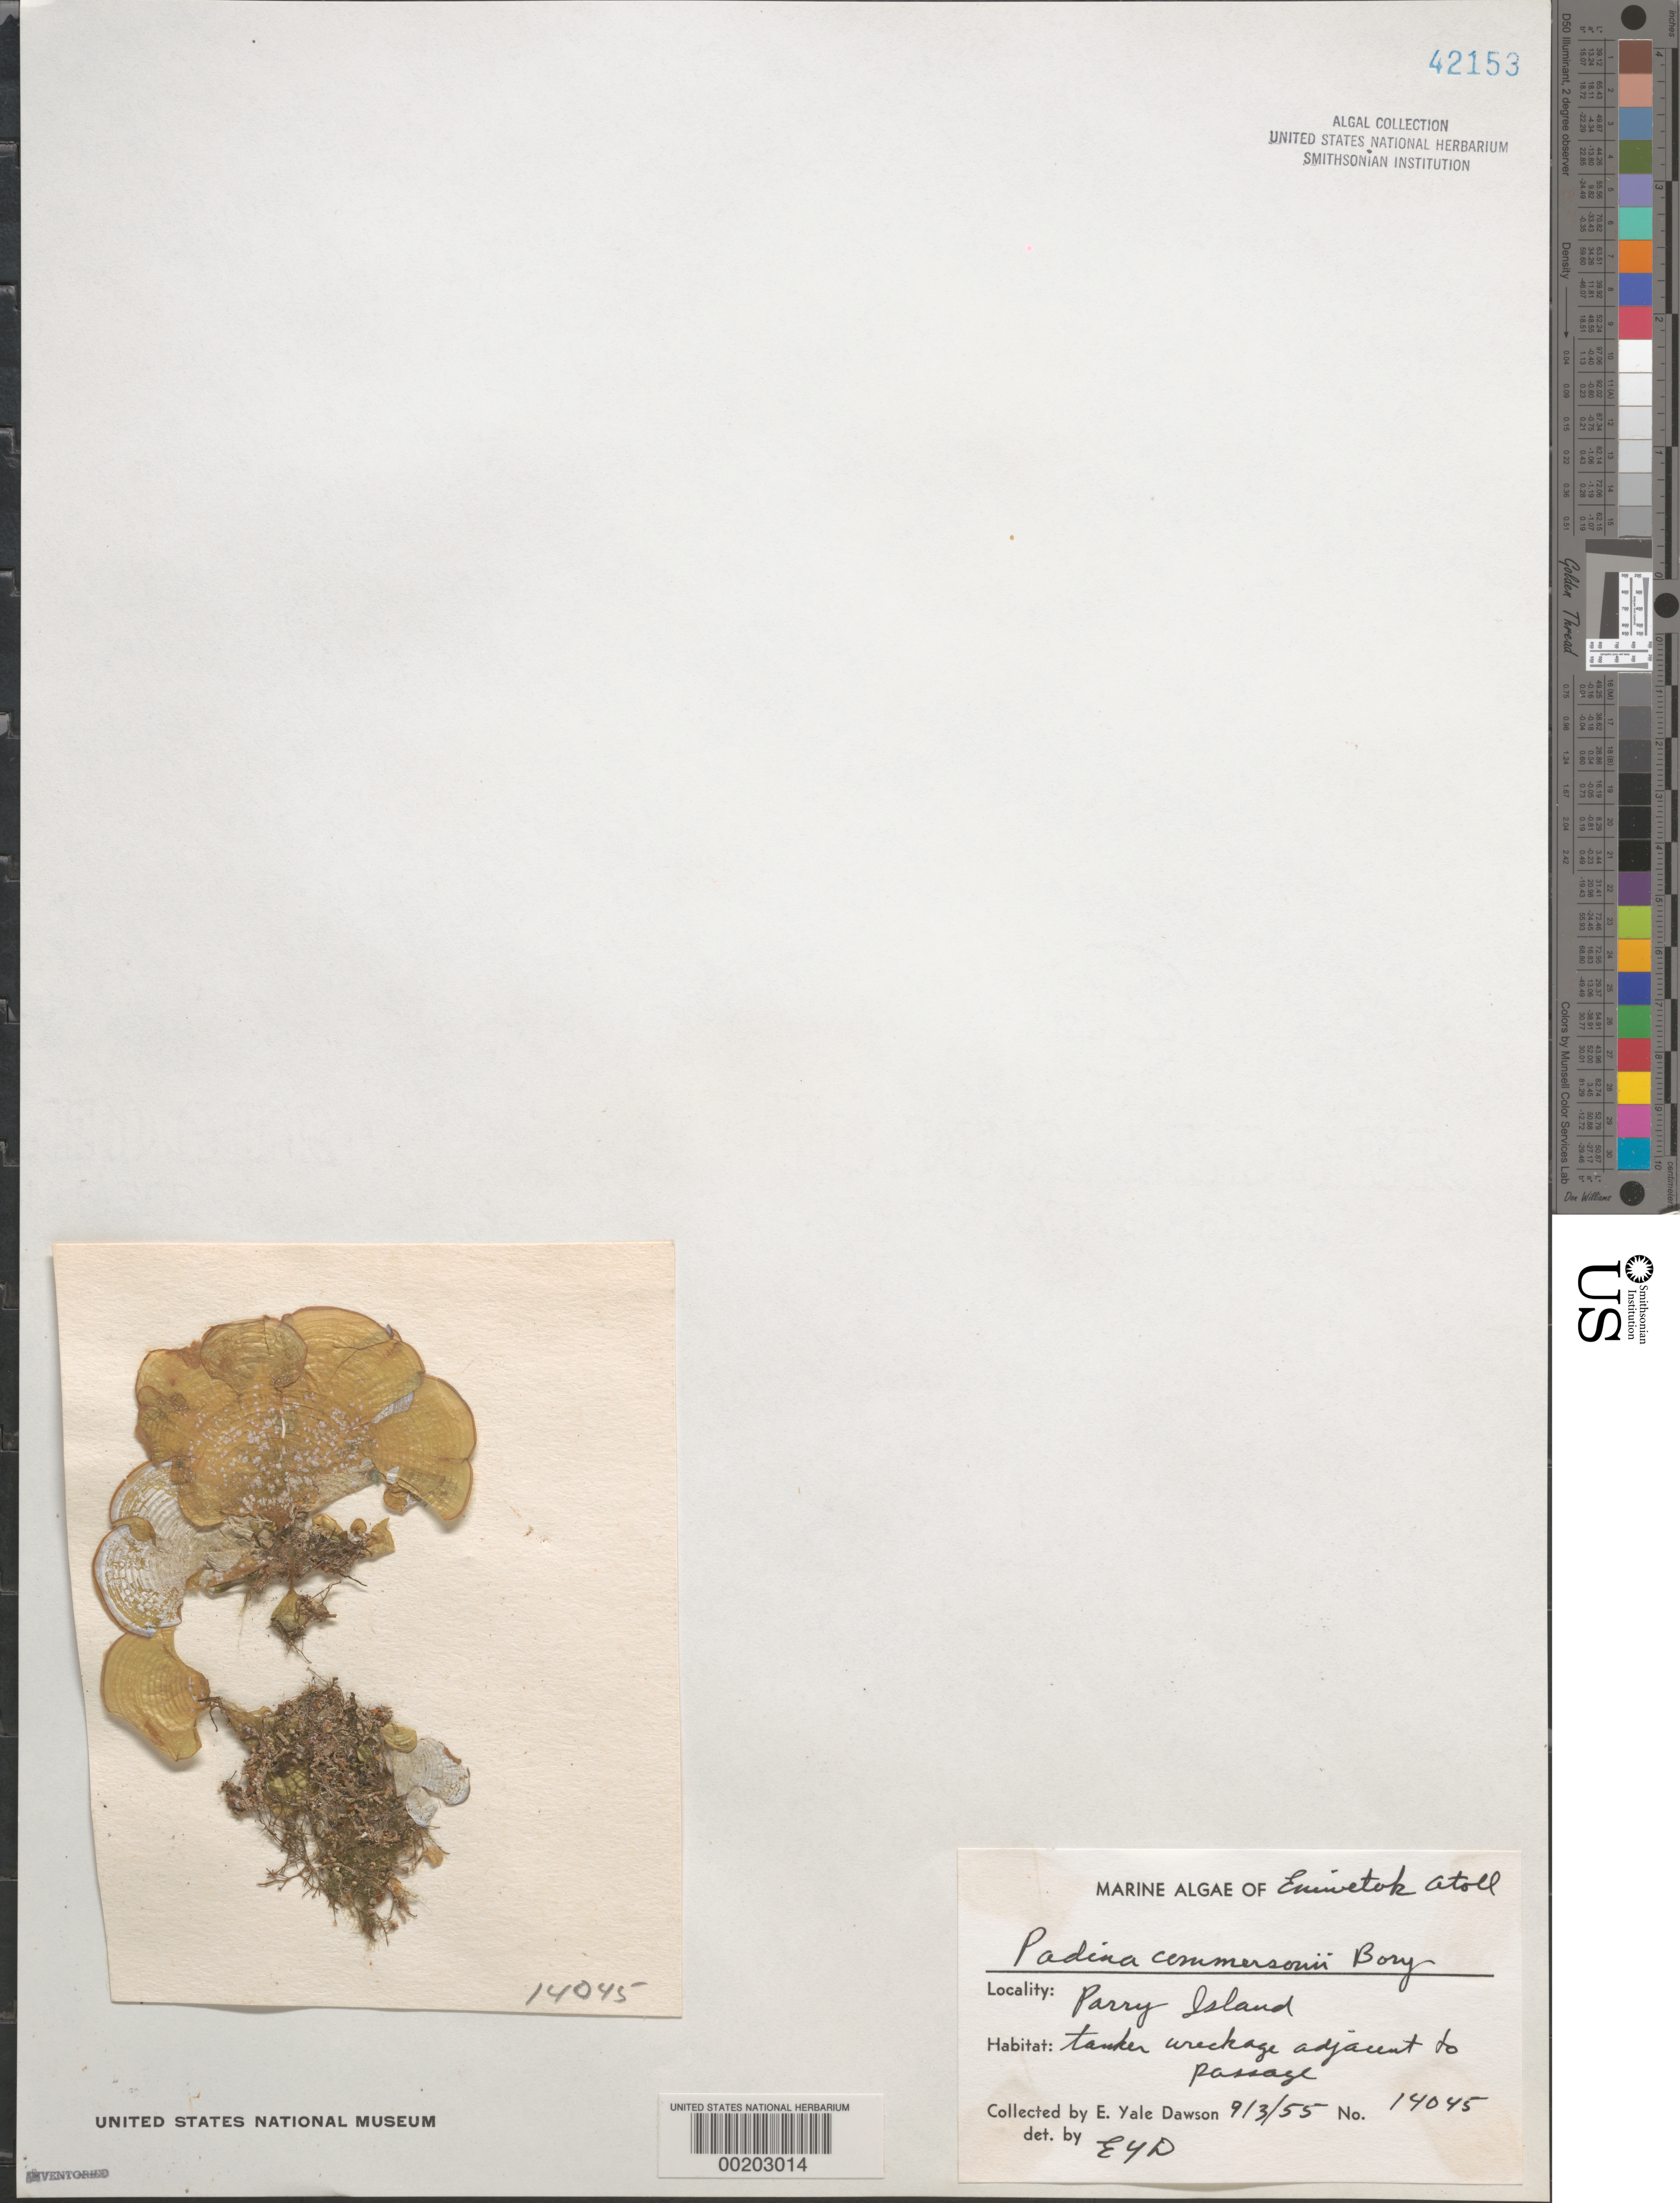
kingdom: Chromista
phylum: Ochrophyta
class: Phaeophyceae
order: Dictyotales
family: Dictyotaceae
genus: Padina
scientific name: Padina boryana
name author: Thivy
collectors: E. Y. Dawson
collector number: EYD 14045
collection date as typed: September 3, 1955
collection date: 1955-09-03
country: Marshall Islands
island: Enewetak [Eniwetok] Atoll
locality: Parry Islet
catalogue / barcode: US 42153